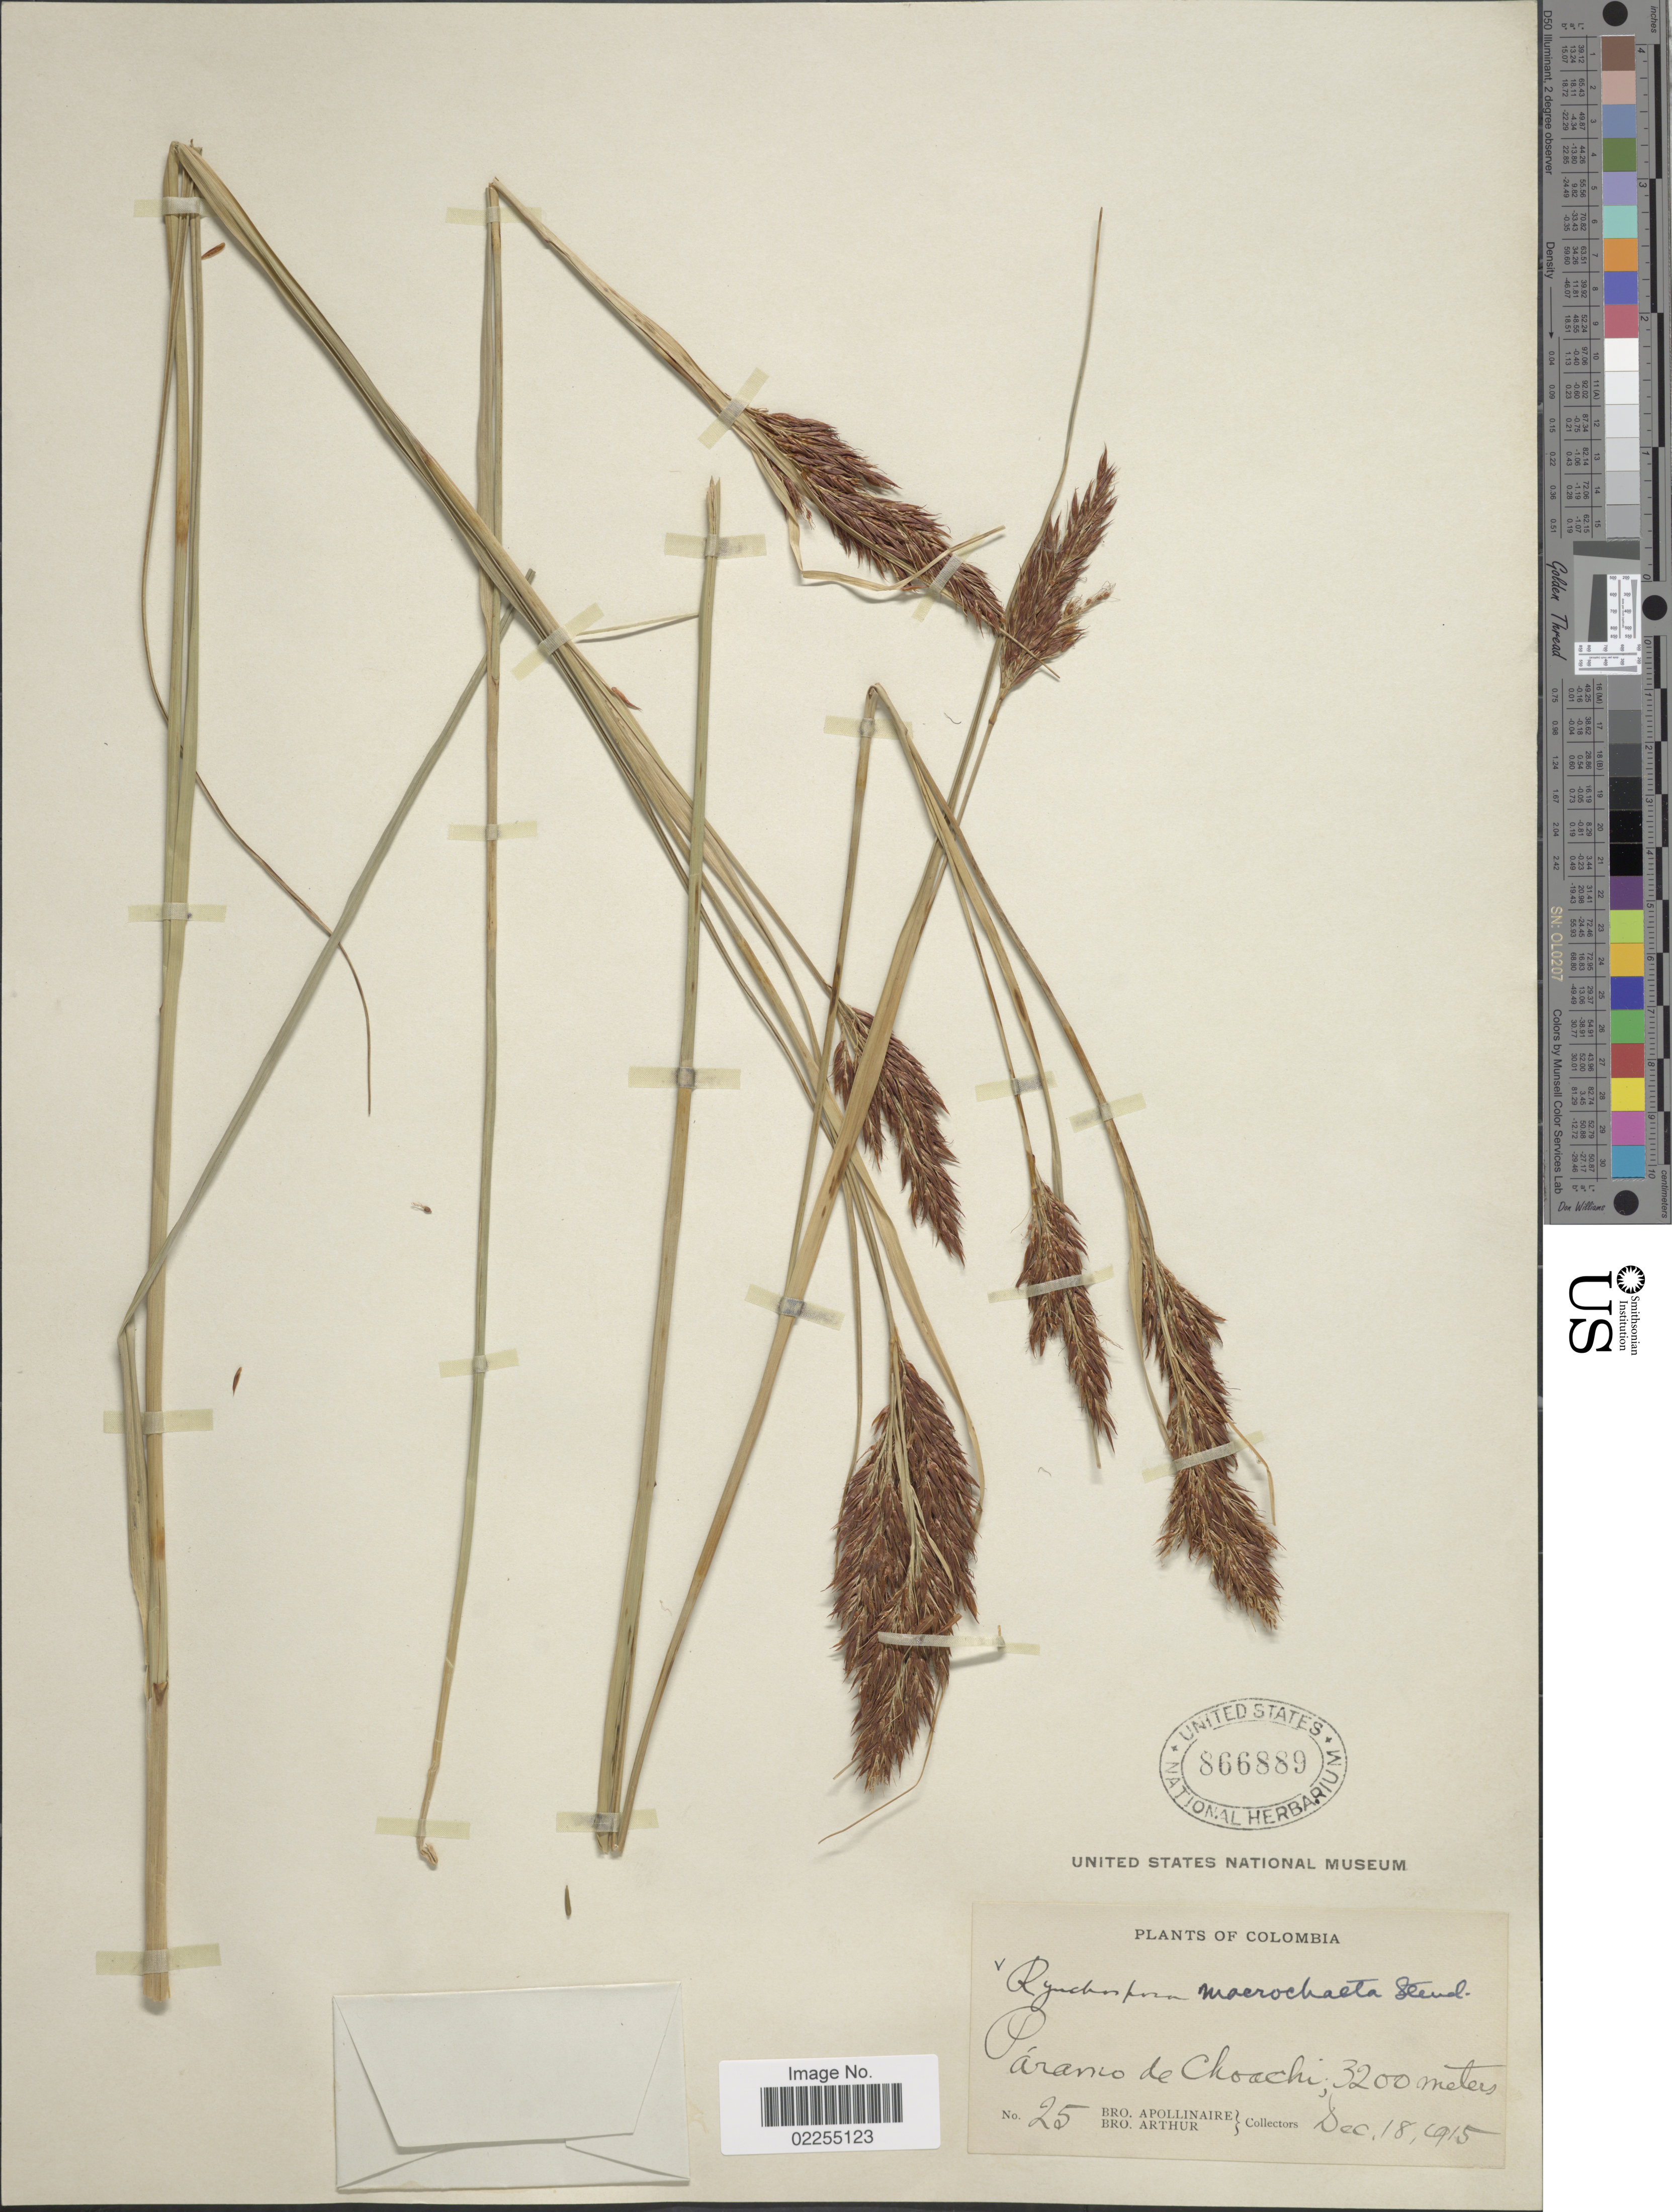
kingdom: Plantae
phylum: Tracheophyta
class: Liliopsida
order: Poales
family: Cyperaceae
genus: Rhynchospora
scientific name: Rhynchospora macrochaeta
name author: Steud. ex Boeckeler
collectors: Bro. Apolinar A. & Bro. Arthur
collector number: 25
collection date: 1915-12-18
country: Colombia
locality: Paramo de Chachi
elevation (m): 3200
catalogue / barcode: US 866889